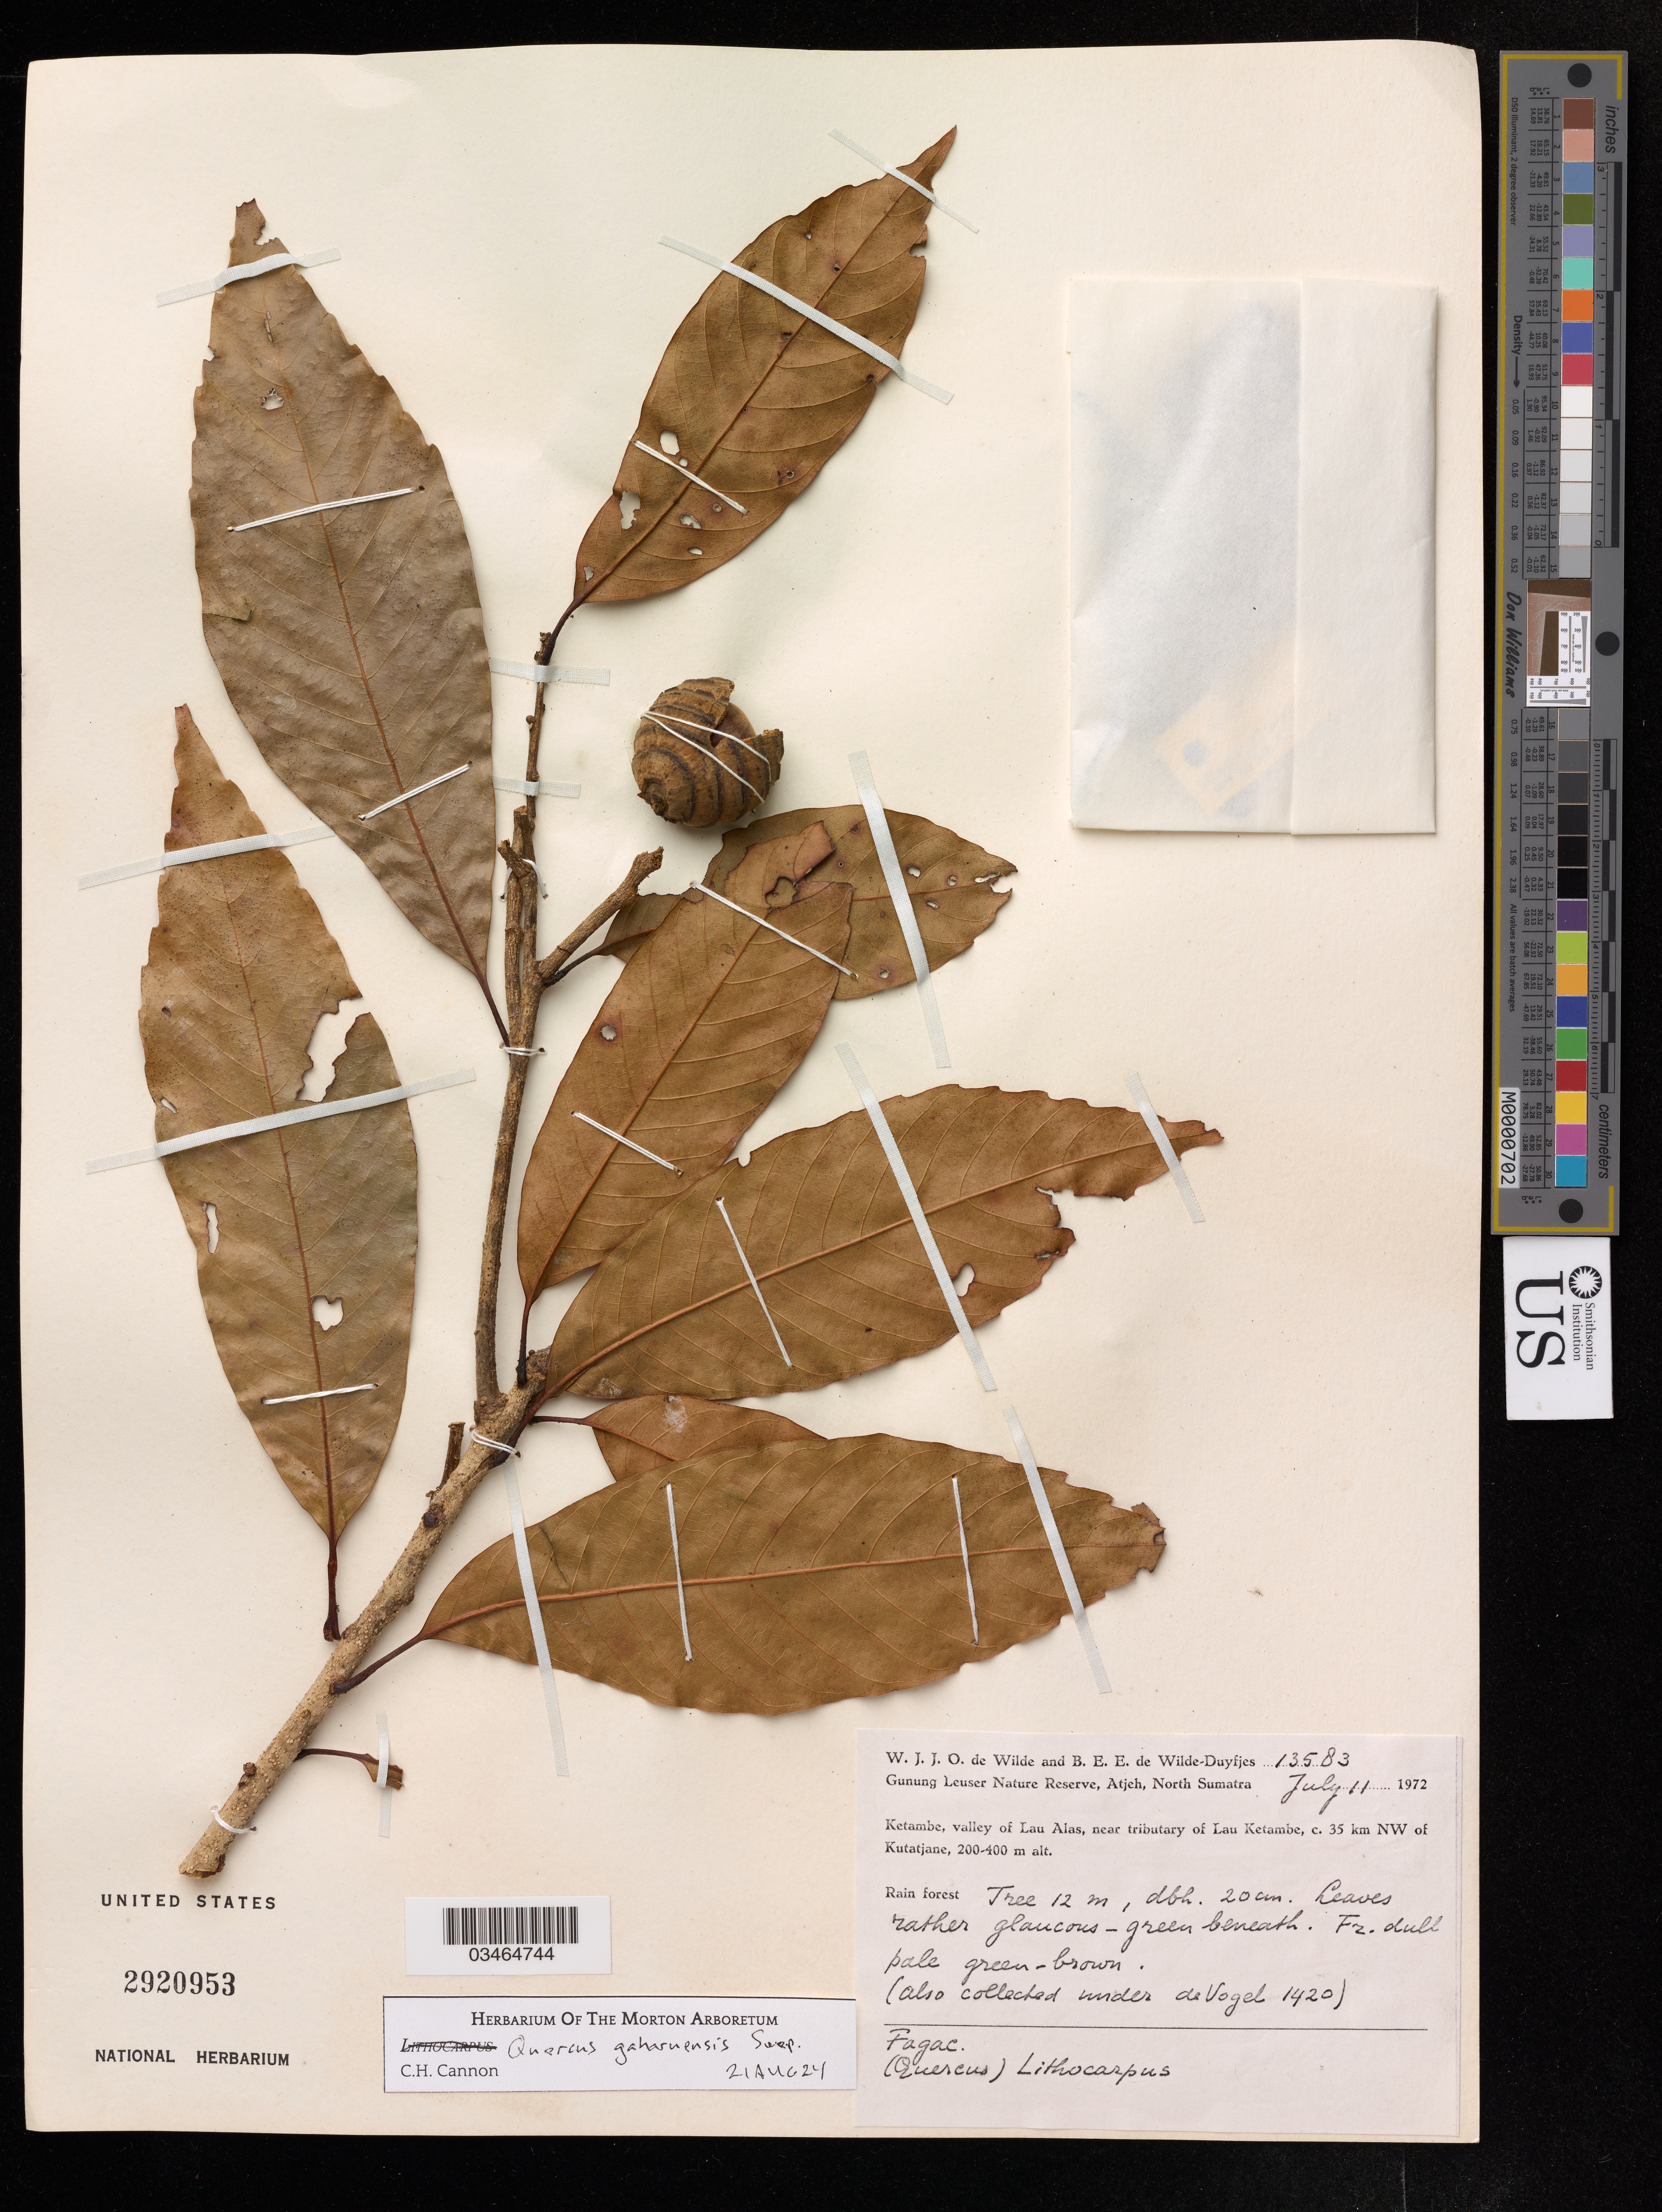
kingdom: Plantae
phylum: Tracheophyta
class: Magnoliopsida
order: Fagales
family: Fagaceae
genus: Quercus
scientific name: Quercus gaharuensis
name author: Soepadmo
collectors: Ding Hou & W.J.J.O. de Wilde & B. E. de Wilde-Duyfjes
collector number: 13583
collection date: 1972-07-11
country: Indonesia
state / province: Sumatra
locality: Gunung Leuser Nature Reserve, Atjeh, North Sumatra. Ketambe, valley of Lau Alas, near tributary of Lau Ketambe, c. 35 km NW of Kutatjane.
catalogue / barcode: US 2920953